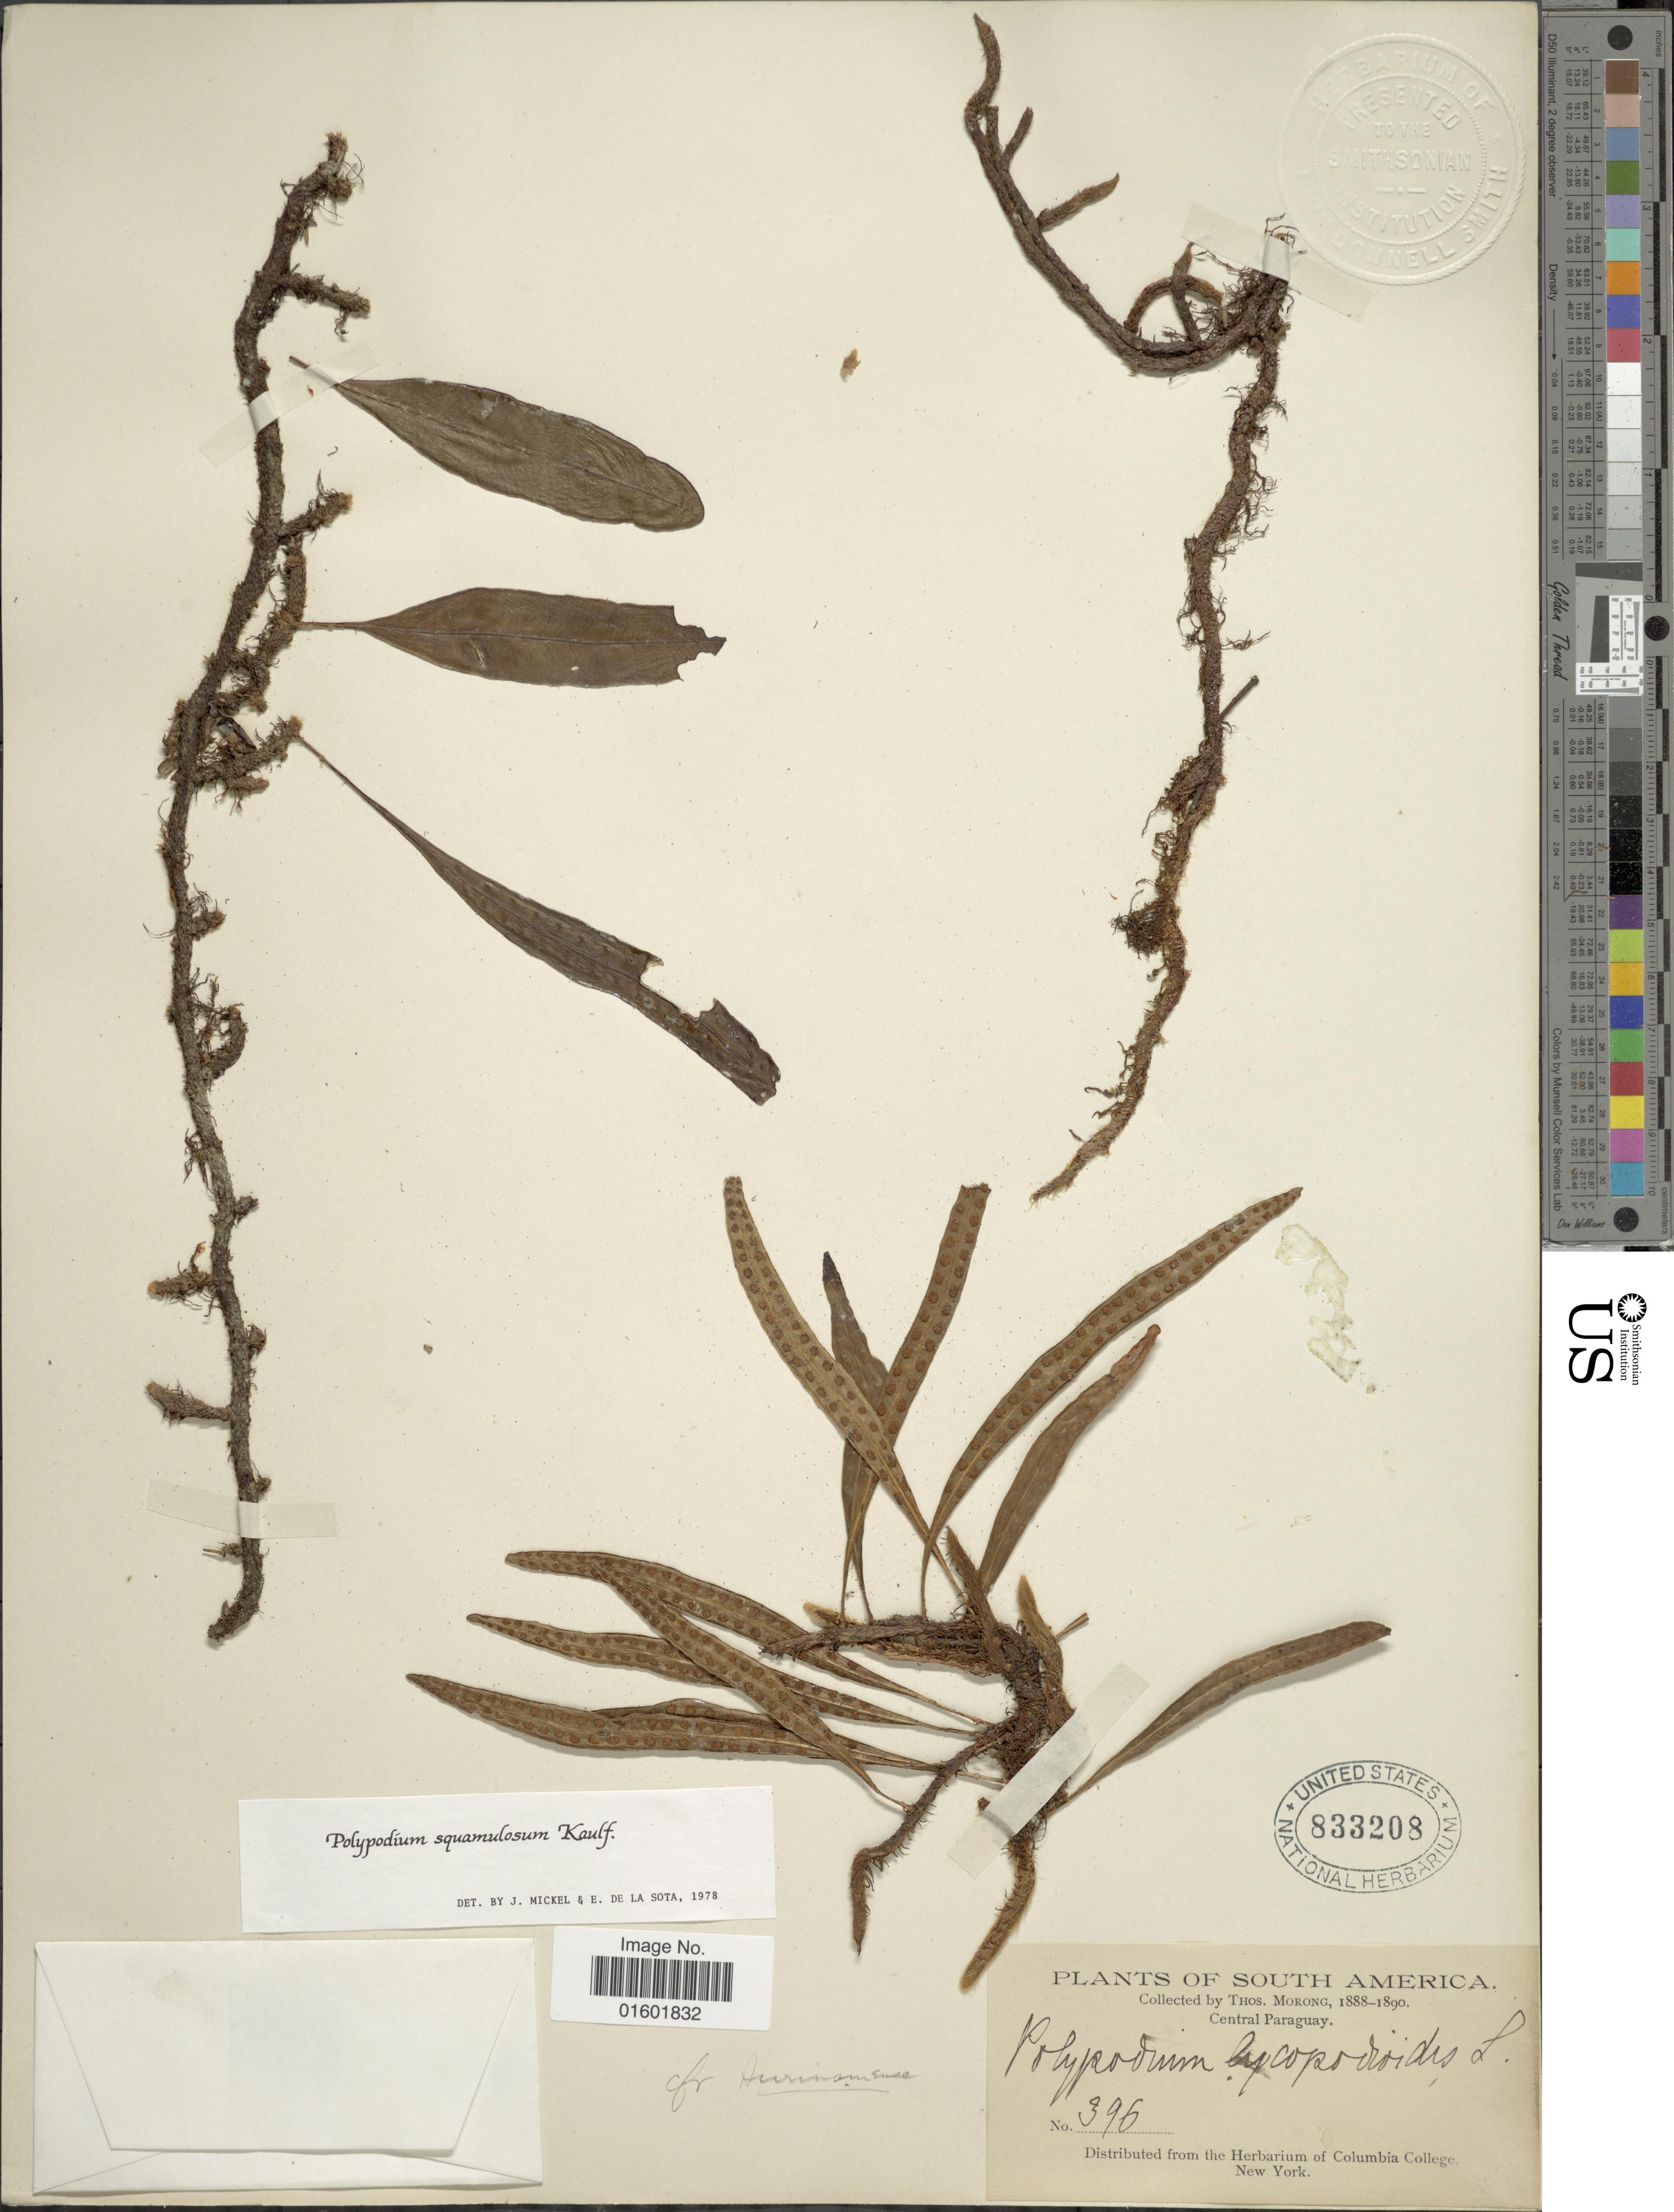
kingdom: Plantae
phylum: Tracheophyta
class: Polypodiopsida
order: Polypodiales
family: Polypodiaceae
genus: Microgramma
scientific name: Microgramma squamulosa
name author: (Kaulf.) Sota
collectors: ex herb. T. Morong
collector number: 396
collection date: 1880/1890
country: Paraguay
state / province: Central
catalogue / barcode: US 833208